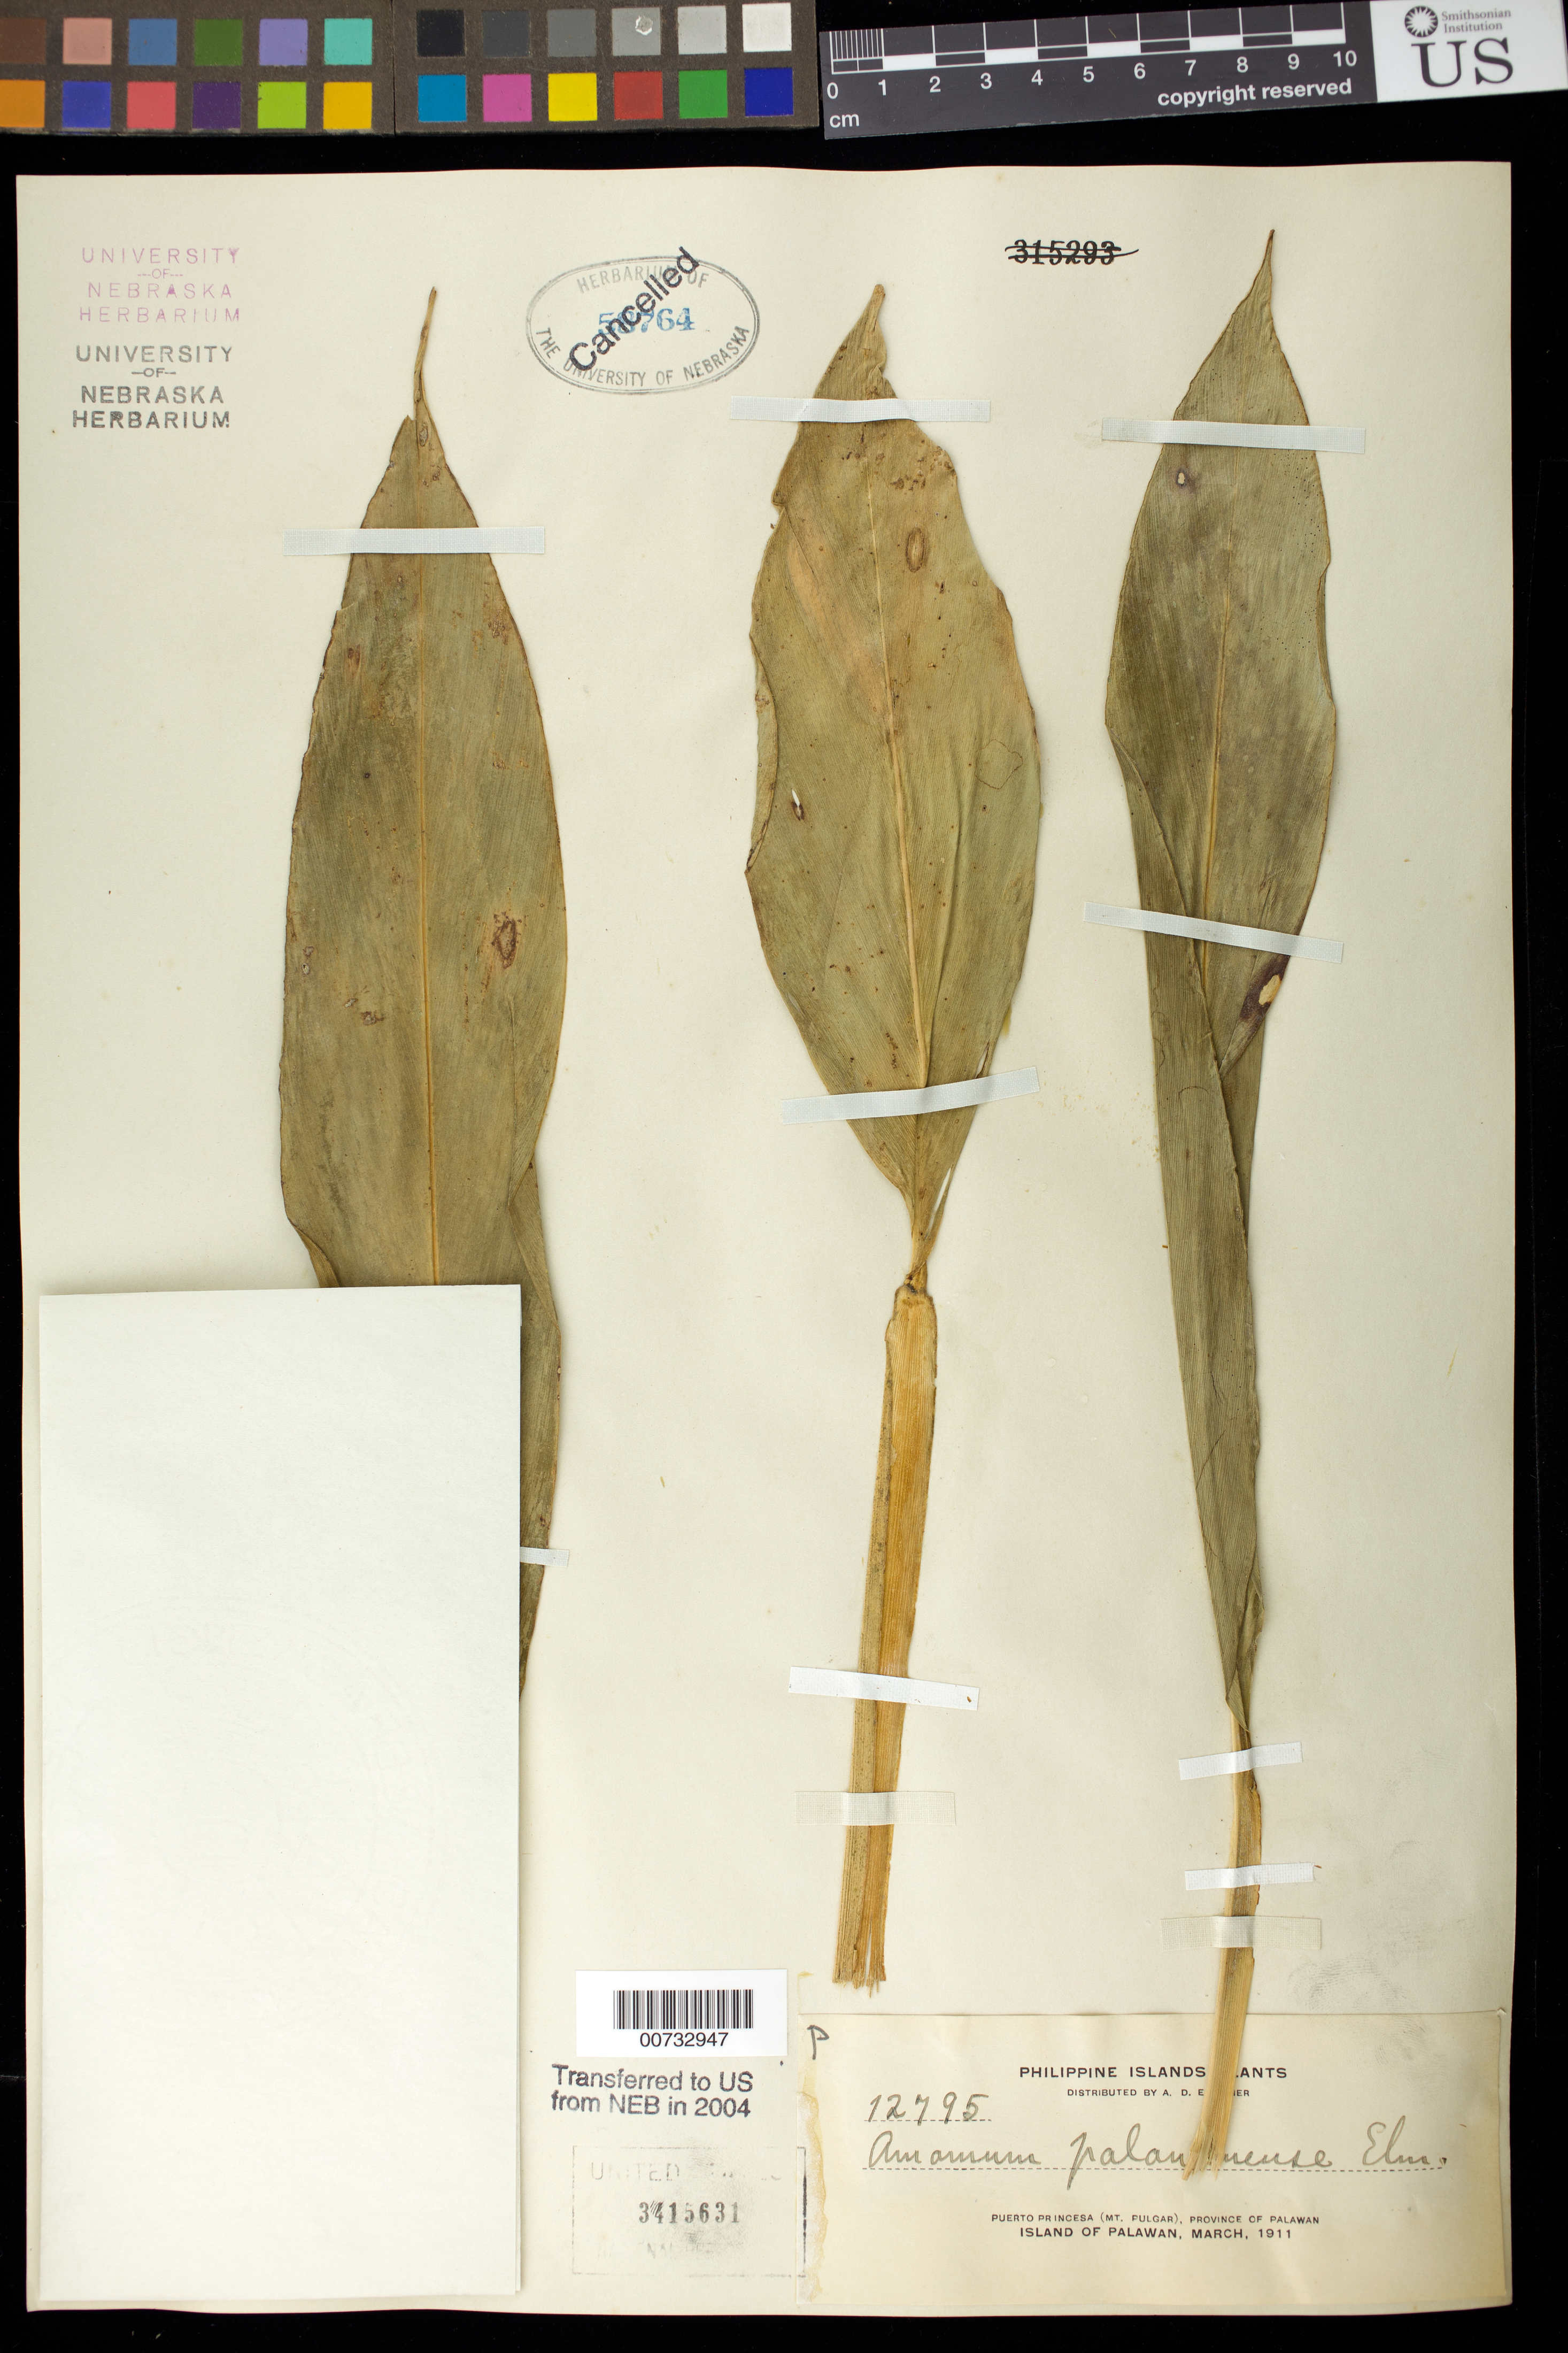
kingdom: Plantae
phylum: Tracheophyta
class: Liliopsida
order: Zingiberales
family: Zingiberaceae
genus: Amomum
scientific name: Amomum palawanense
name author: Elmer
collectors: A. D. E. Elmer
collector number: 12795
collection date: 1911-03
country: Philippines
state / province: Mimaropa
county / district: Palawan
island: Palawan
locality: Puerto Princesa (Mt. Pulgar).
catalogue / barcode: US 3415631